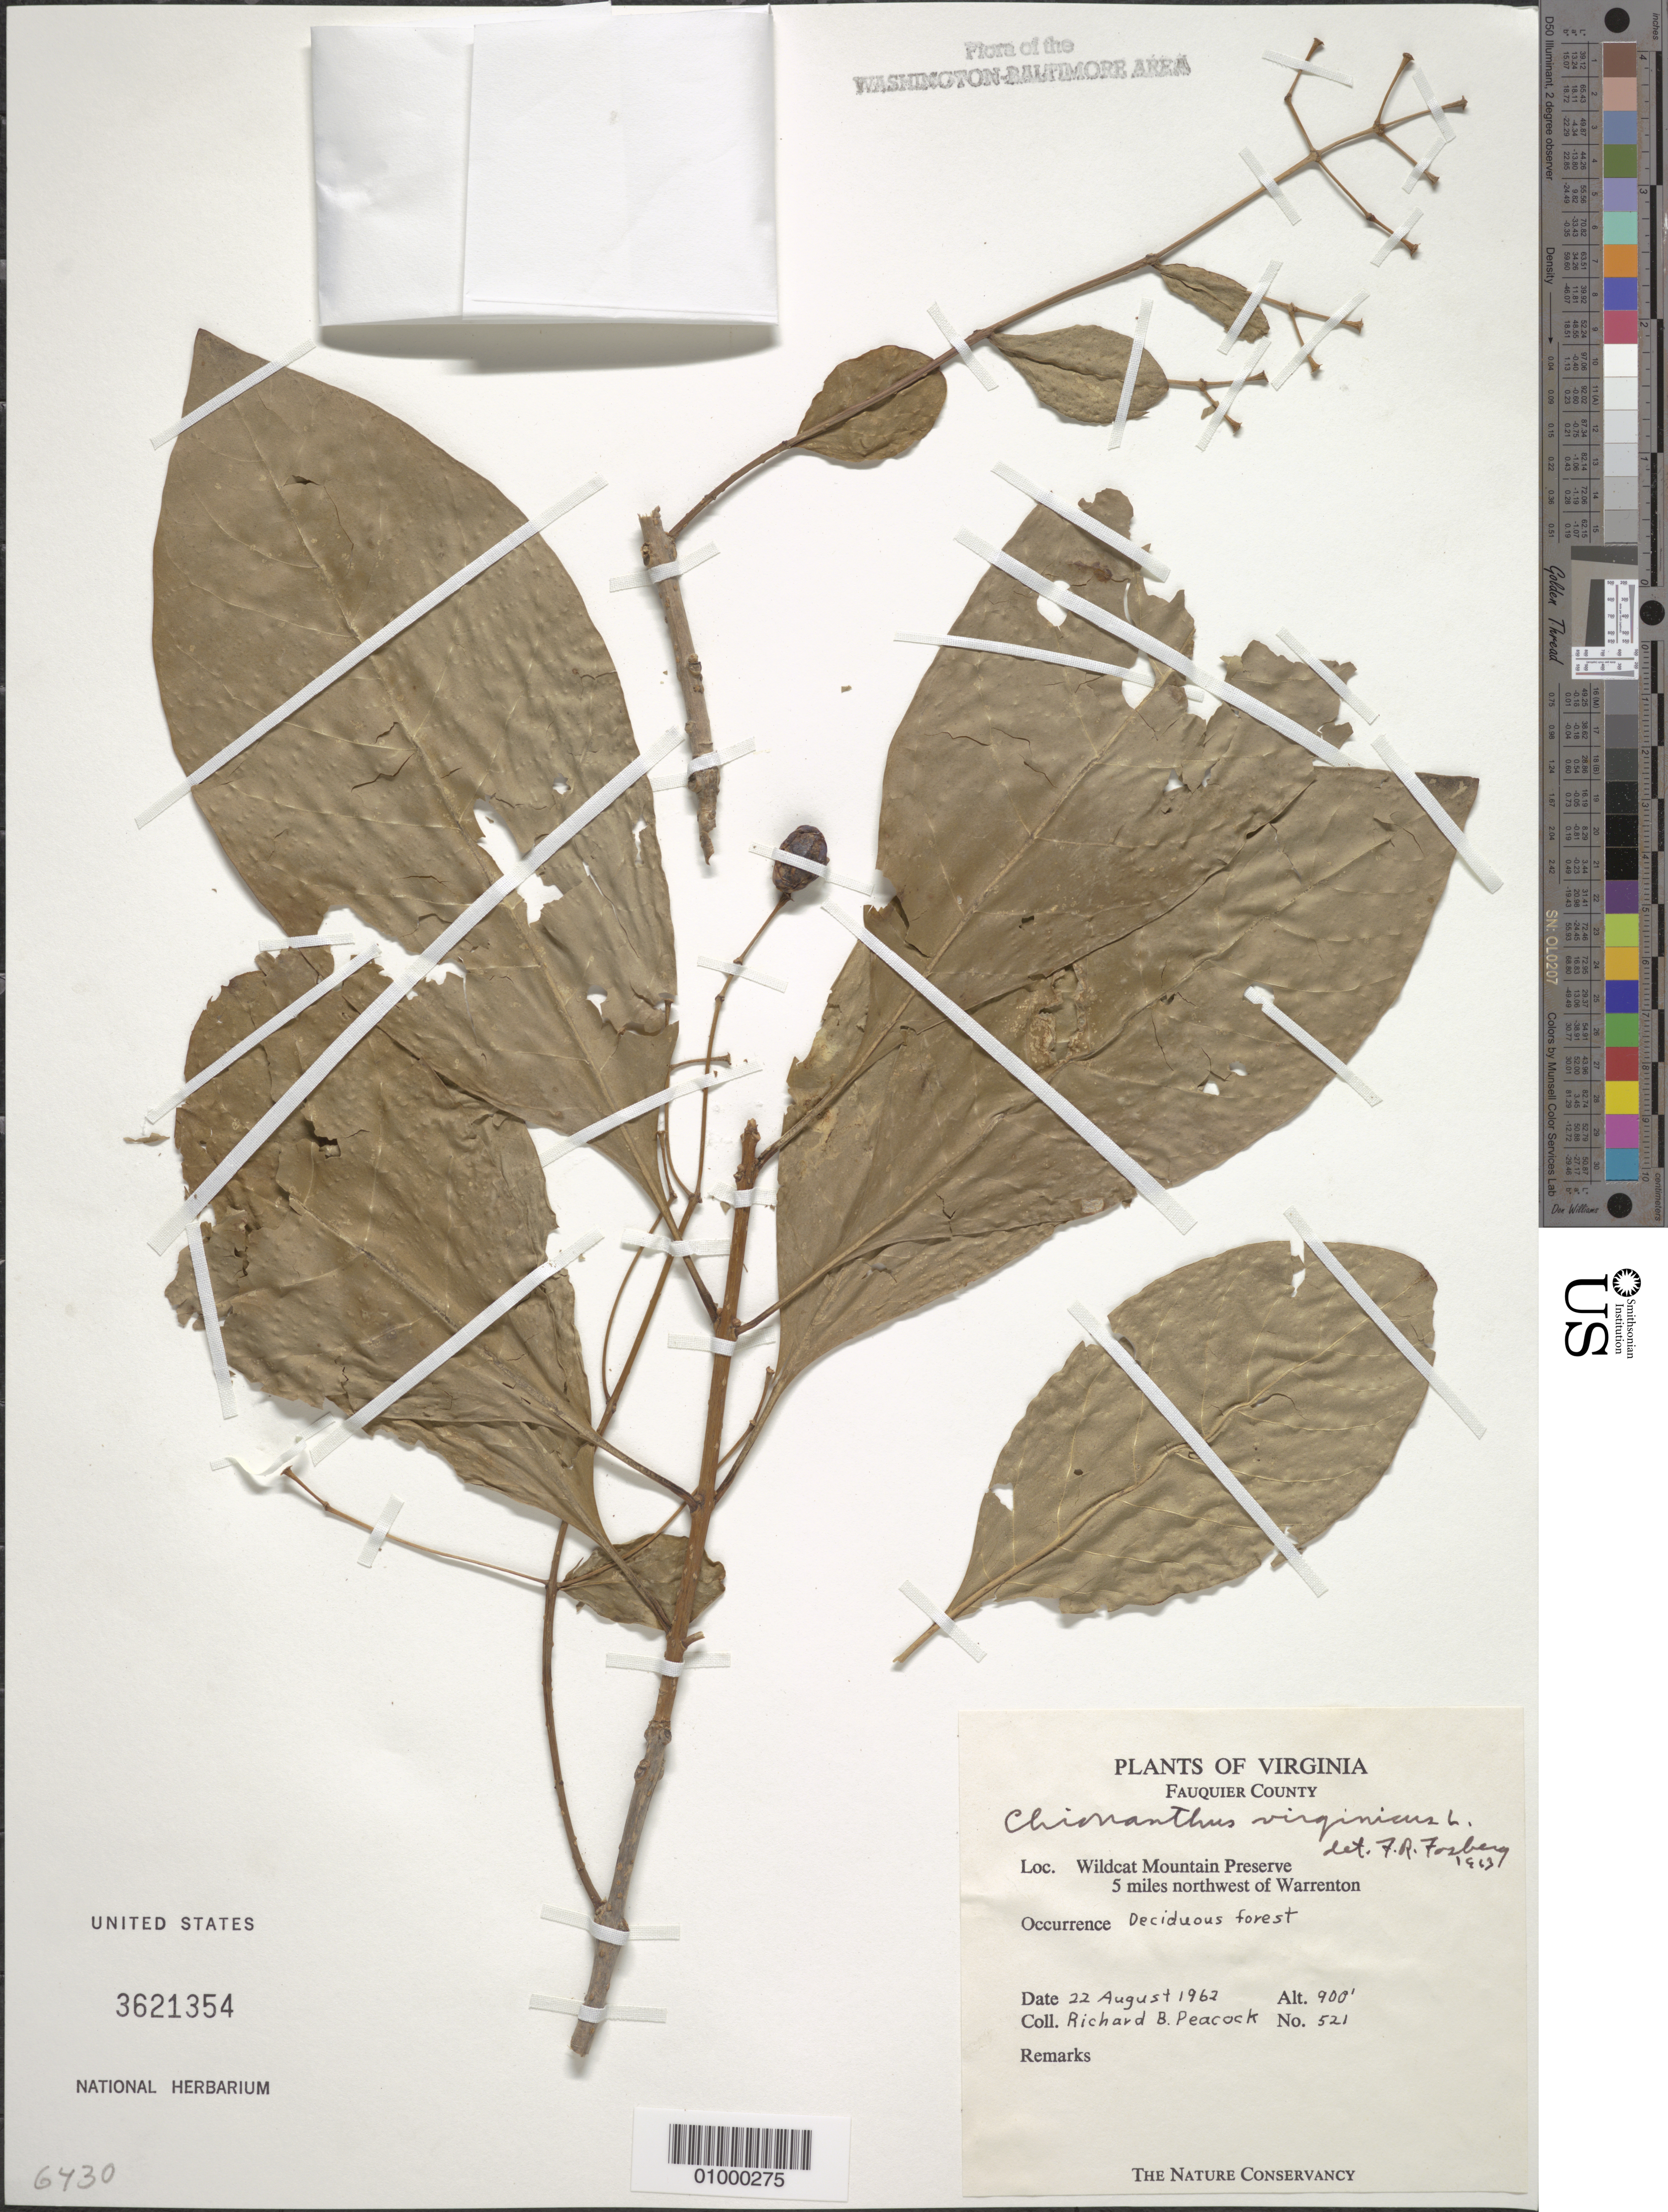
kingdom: Plantae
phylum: Tracheophyta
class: Magnoliopsida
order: Lamiales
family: Oleaceae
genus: Chionanthus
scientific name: Chionanthus virginicus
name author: L.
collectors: R. Peacock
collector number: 521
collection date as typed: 22 Aug 1962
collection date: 1962-08-22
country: United States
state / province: Virginia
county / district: Fauquier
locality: Wildcat Mountain Preserve, 5 miles northwest of Warrenton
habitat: deciduous woods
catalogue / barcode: US 3621354